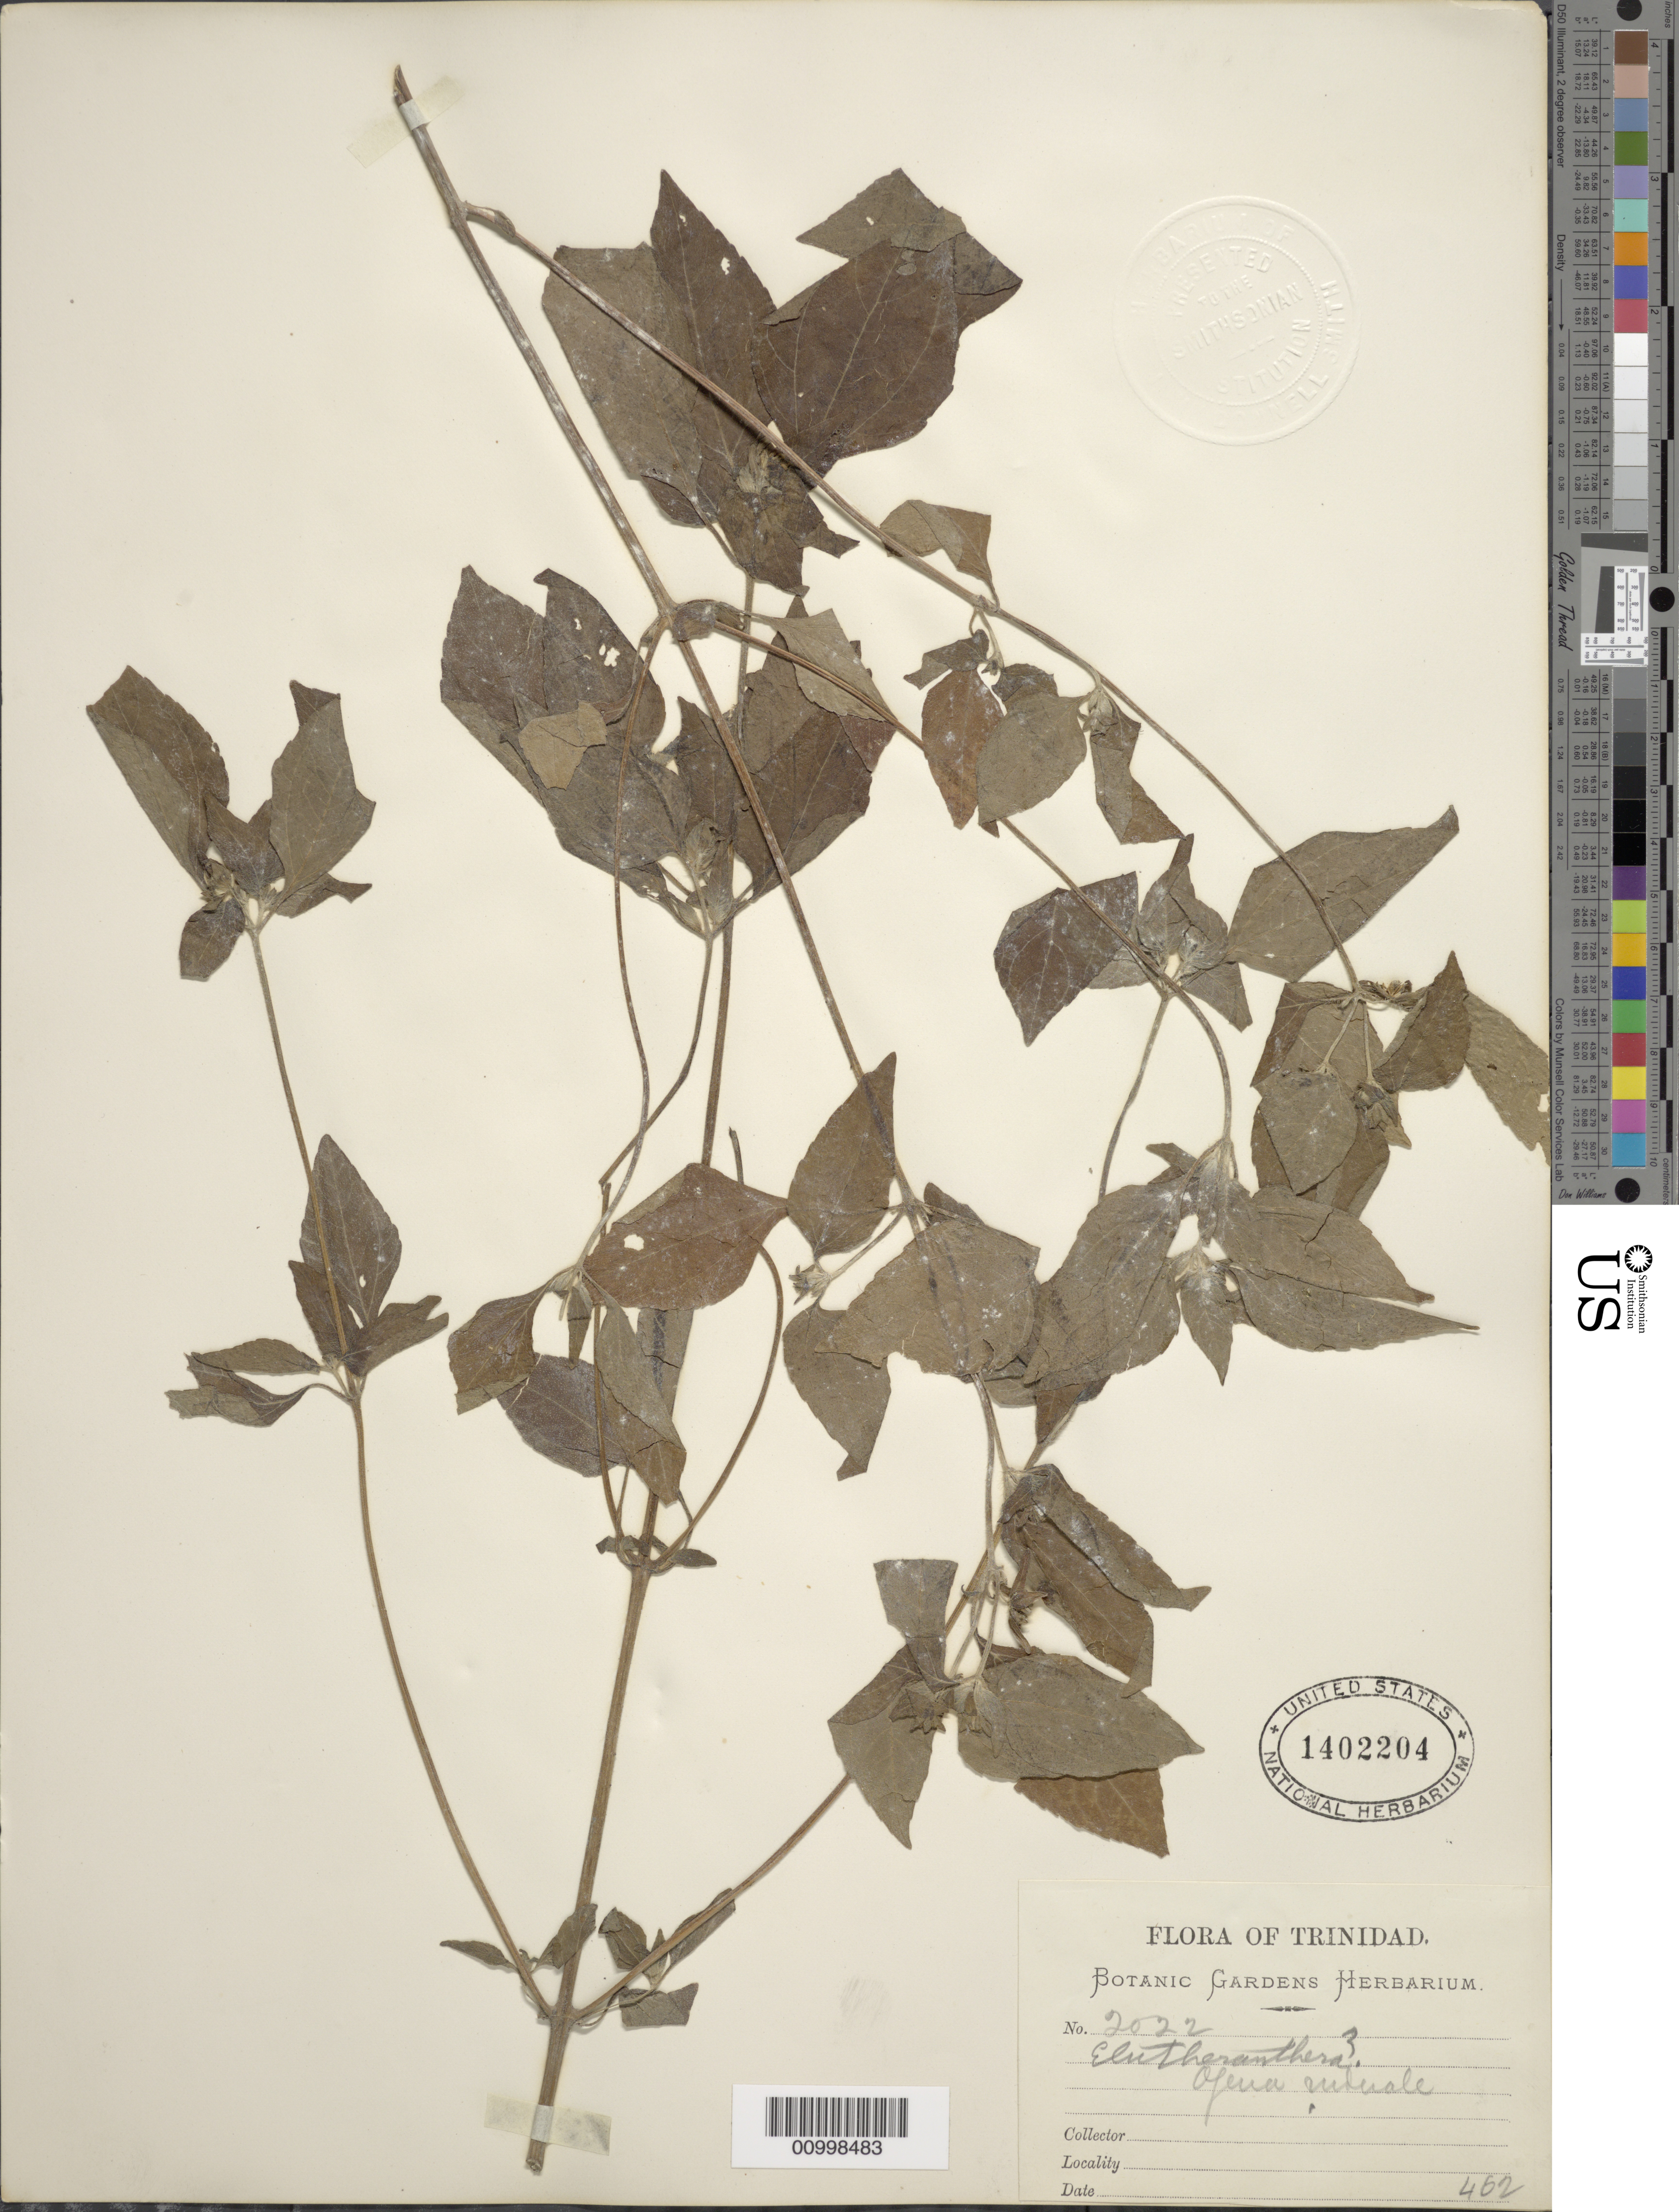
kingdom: Plantae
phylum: Tracheophyta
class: Magnoliopsida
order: Asterales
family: Asteraceae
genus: Eleutheranthera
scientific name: Eleutheranthera ruderalis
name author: (Sw.) Sch. Bip.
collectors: Botanic Gardens Herbarium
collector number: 2022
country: Trinidad and Tobago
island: Trinidad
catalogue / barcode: US 1402204